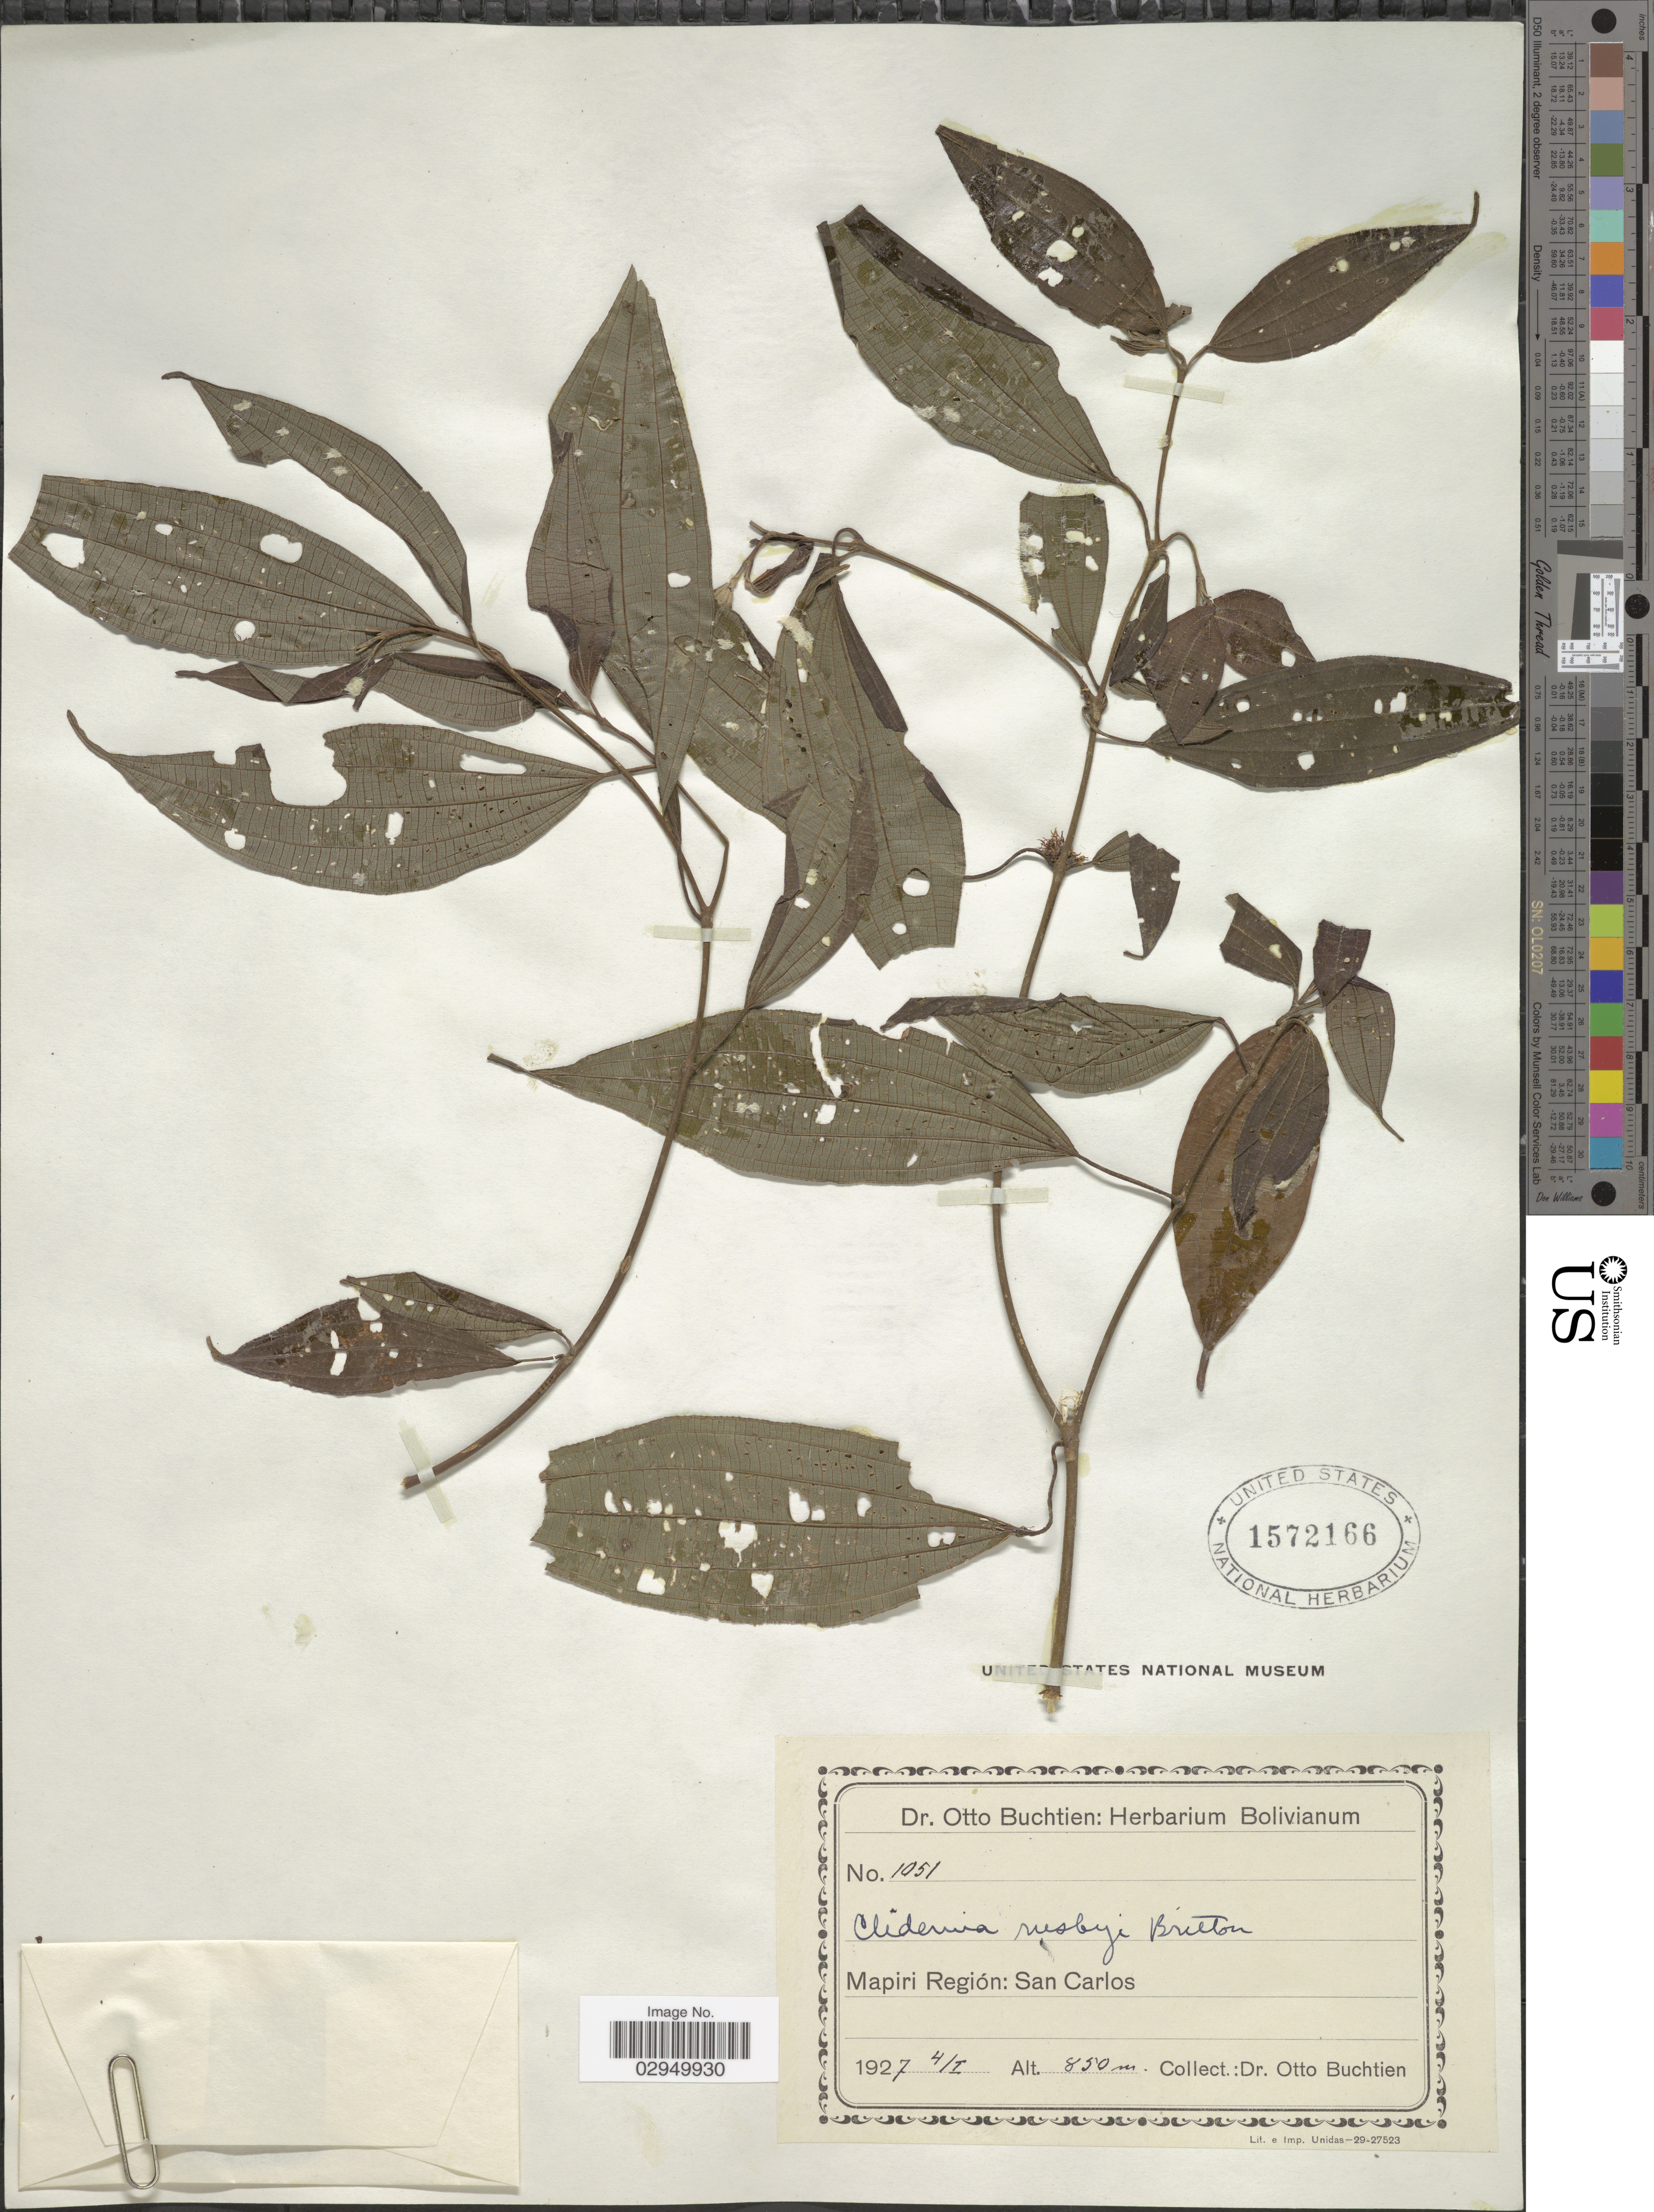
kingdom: Plantae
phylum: Tracheophyta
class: Magnoliopsida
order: Myrtales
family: Melastomataceae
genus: Clidemia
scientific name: Clidemia sessiliflora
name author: (Naudin) Cogn.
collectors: O. Buchtien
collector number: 1051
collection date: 1927-01-04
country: Bolivia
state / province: La Paz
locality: Mapiri Región: San Carlos.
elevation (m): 850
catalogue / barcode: US 1572166